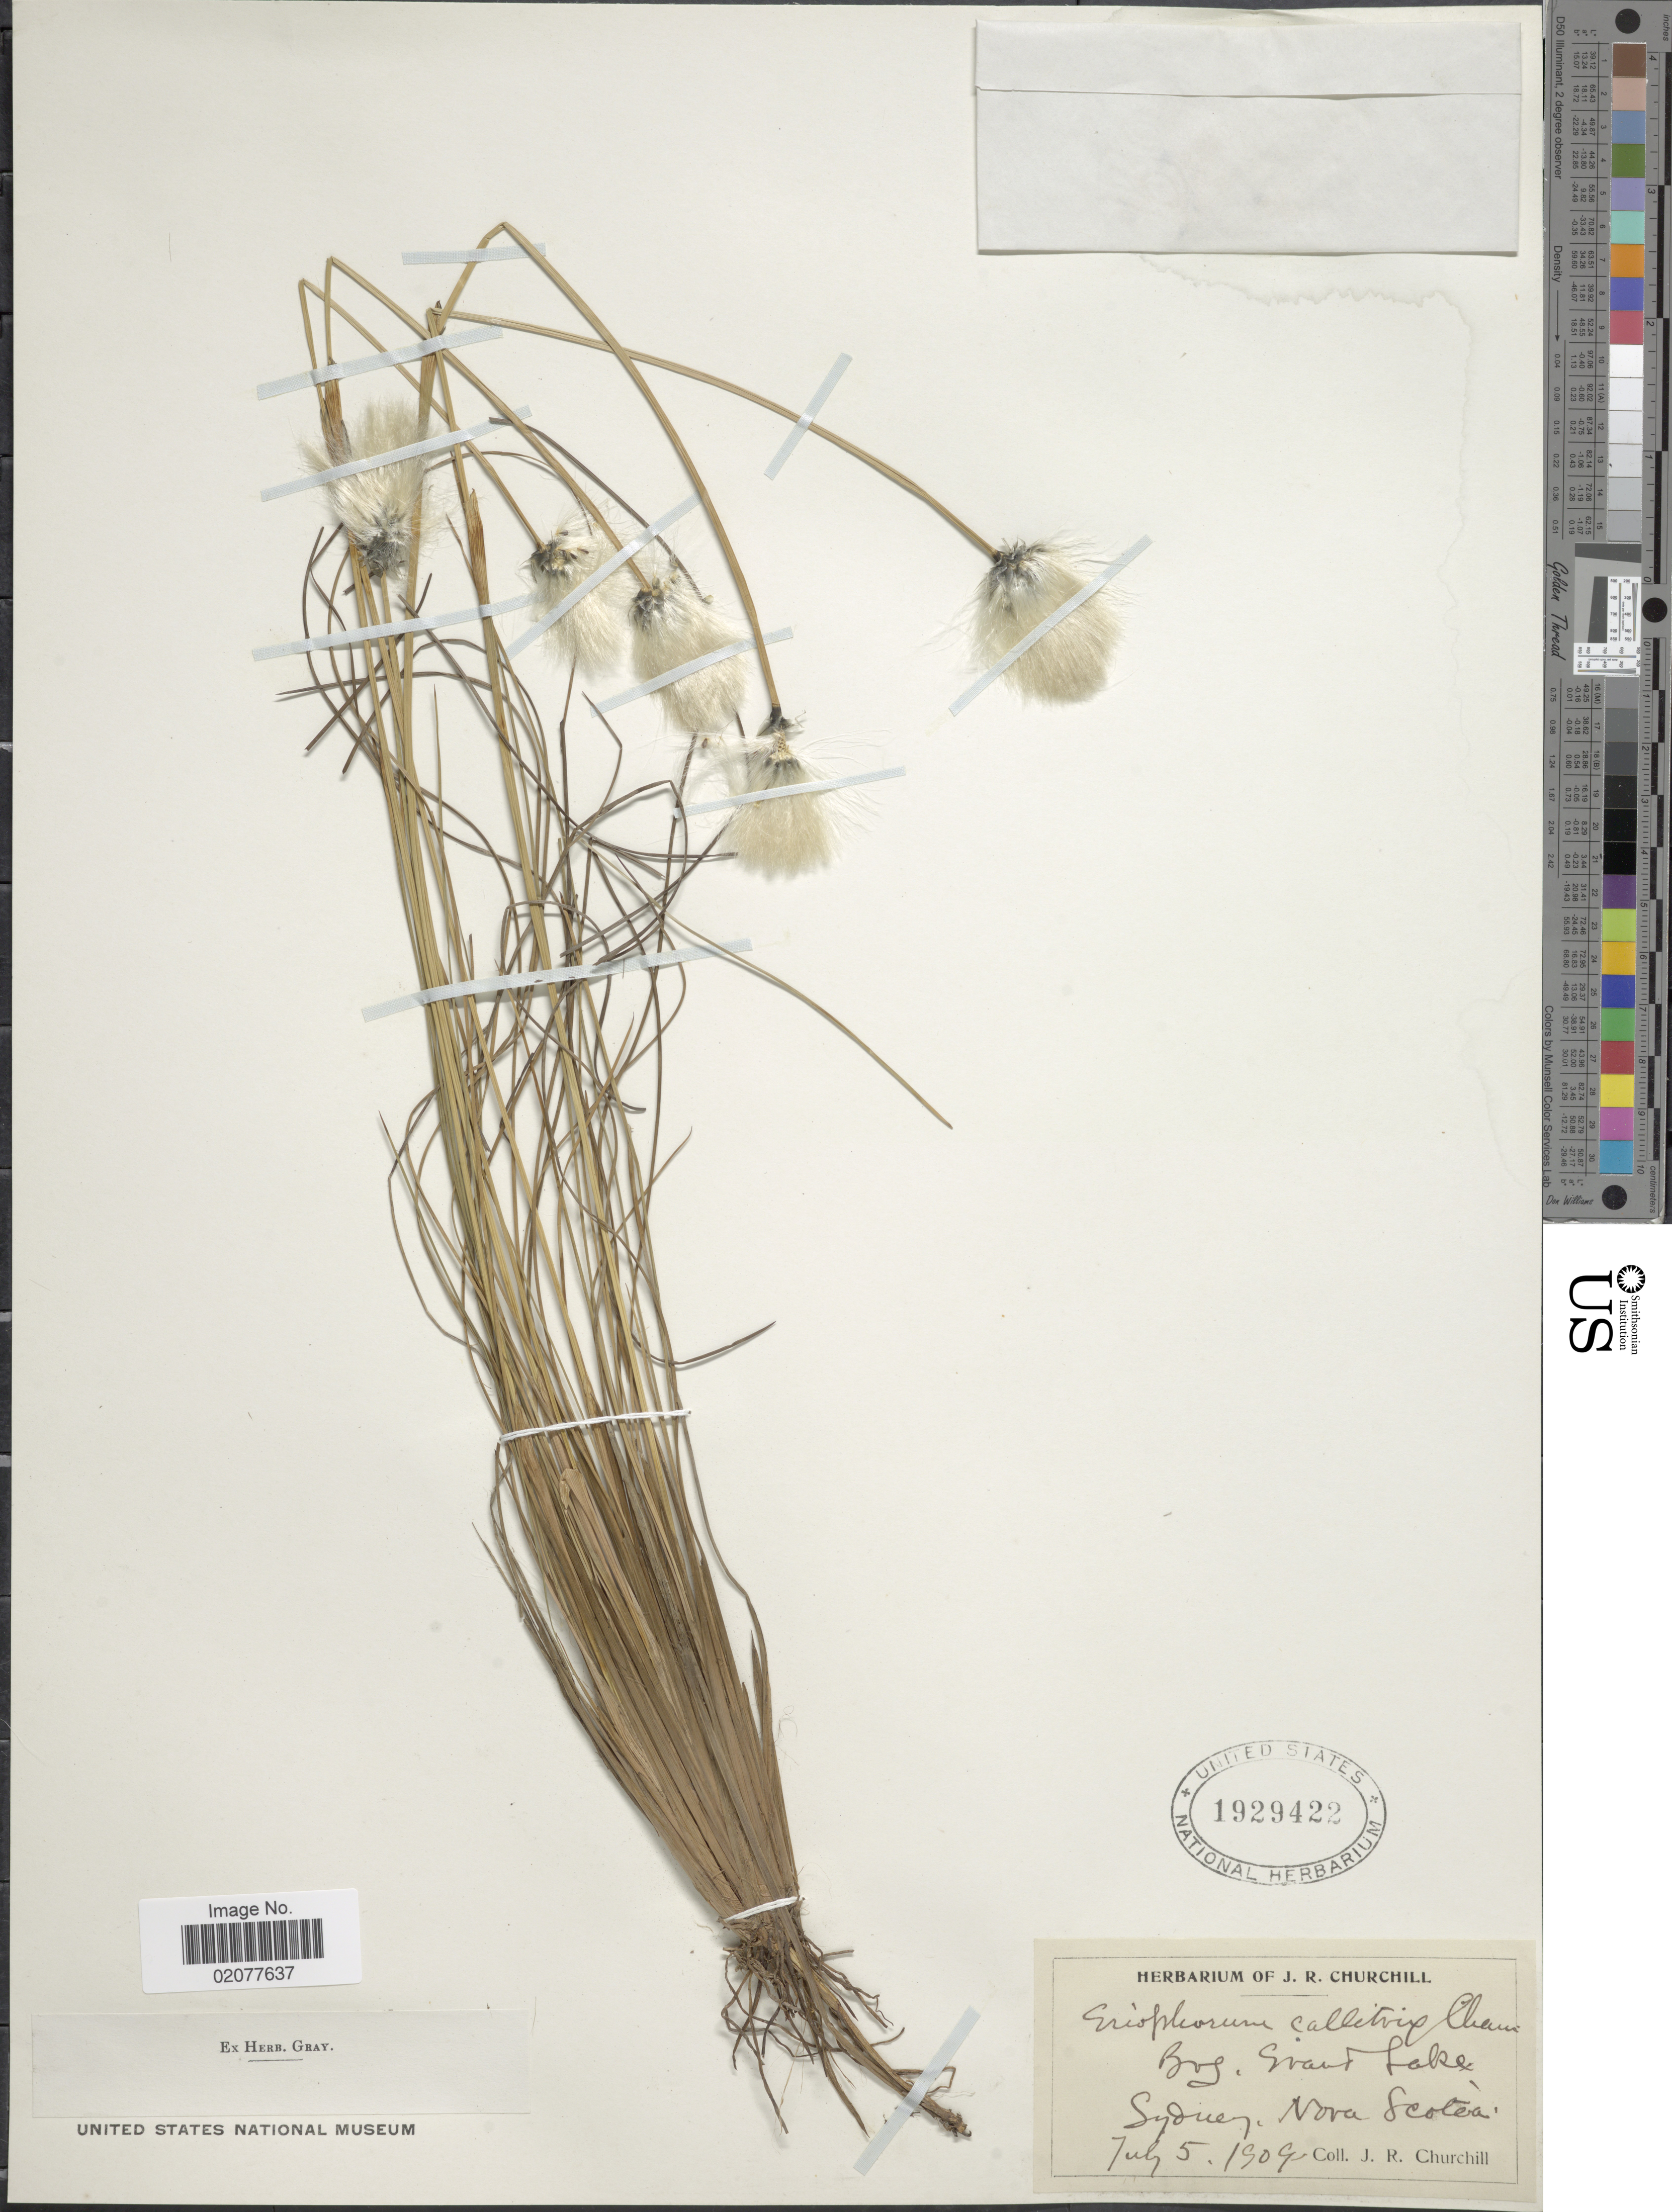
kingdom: Plantae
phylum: Tracheophyta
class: Liliopsida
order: Poales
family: Cyperaceae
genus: Eriophorum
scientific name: Eriophorum spissum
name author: Fernald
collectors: J. Churchill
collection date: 1909-07-05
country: Canada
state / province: Nova Scotia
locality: Sydney, Nova Scotia.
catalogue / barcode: US 1929422